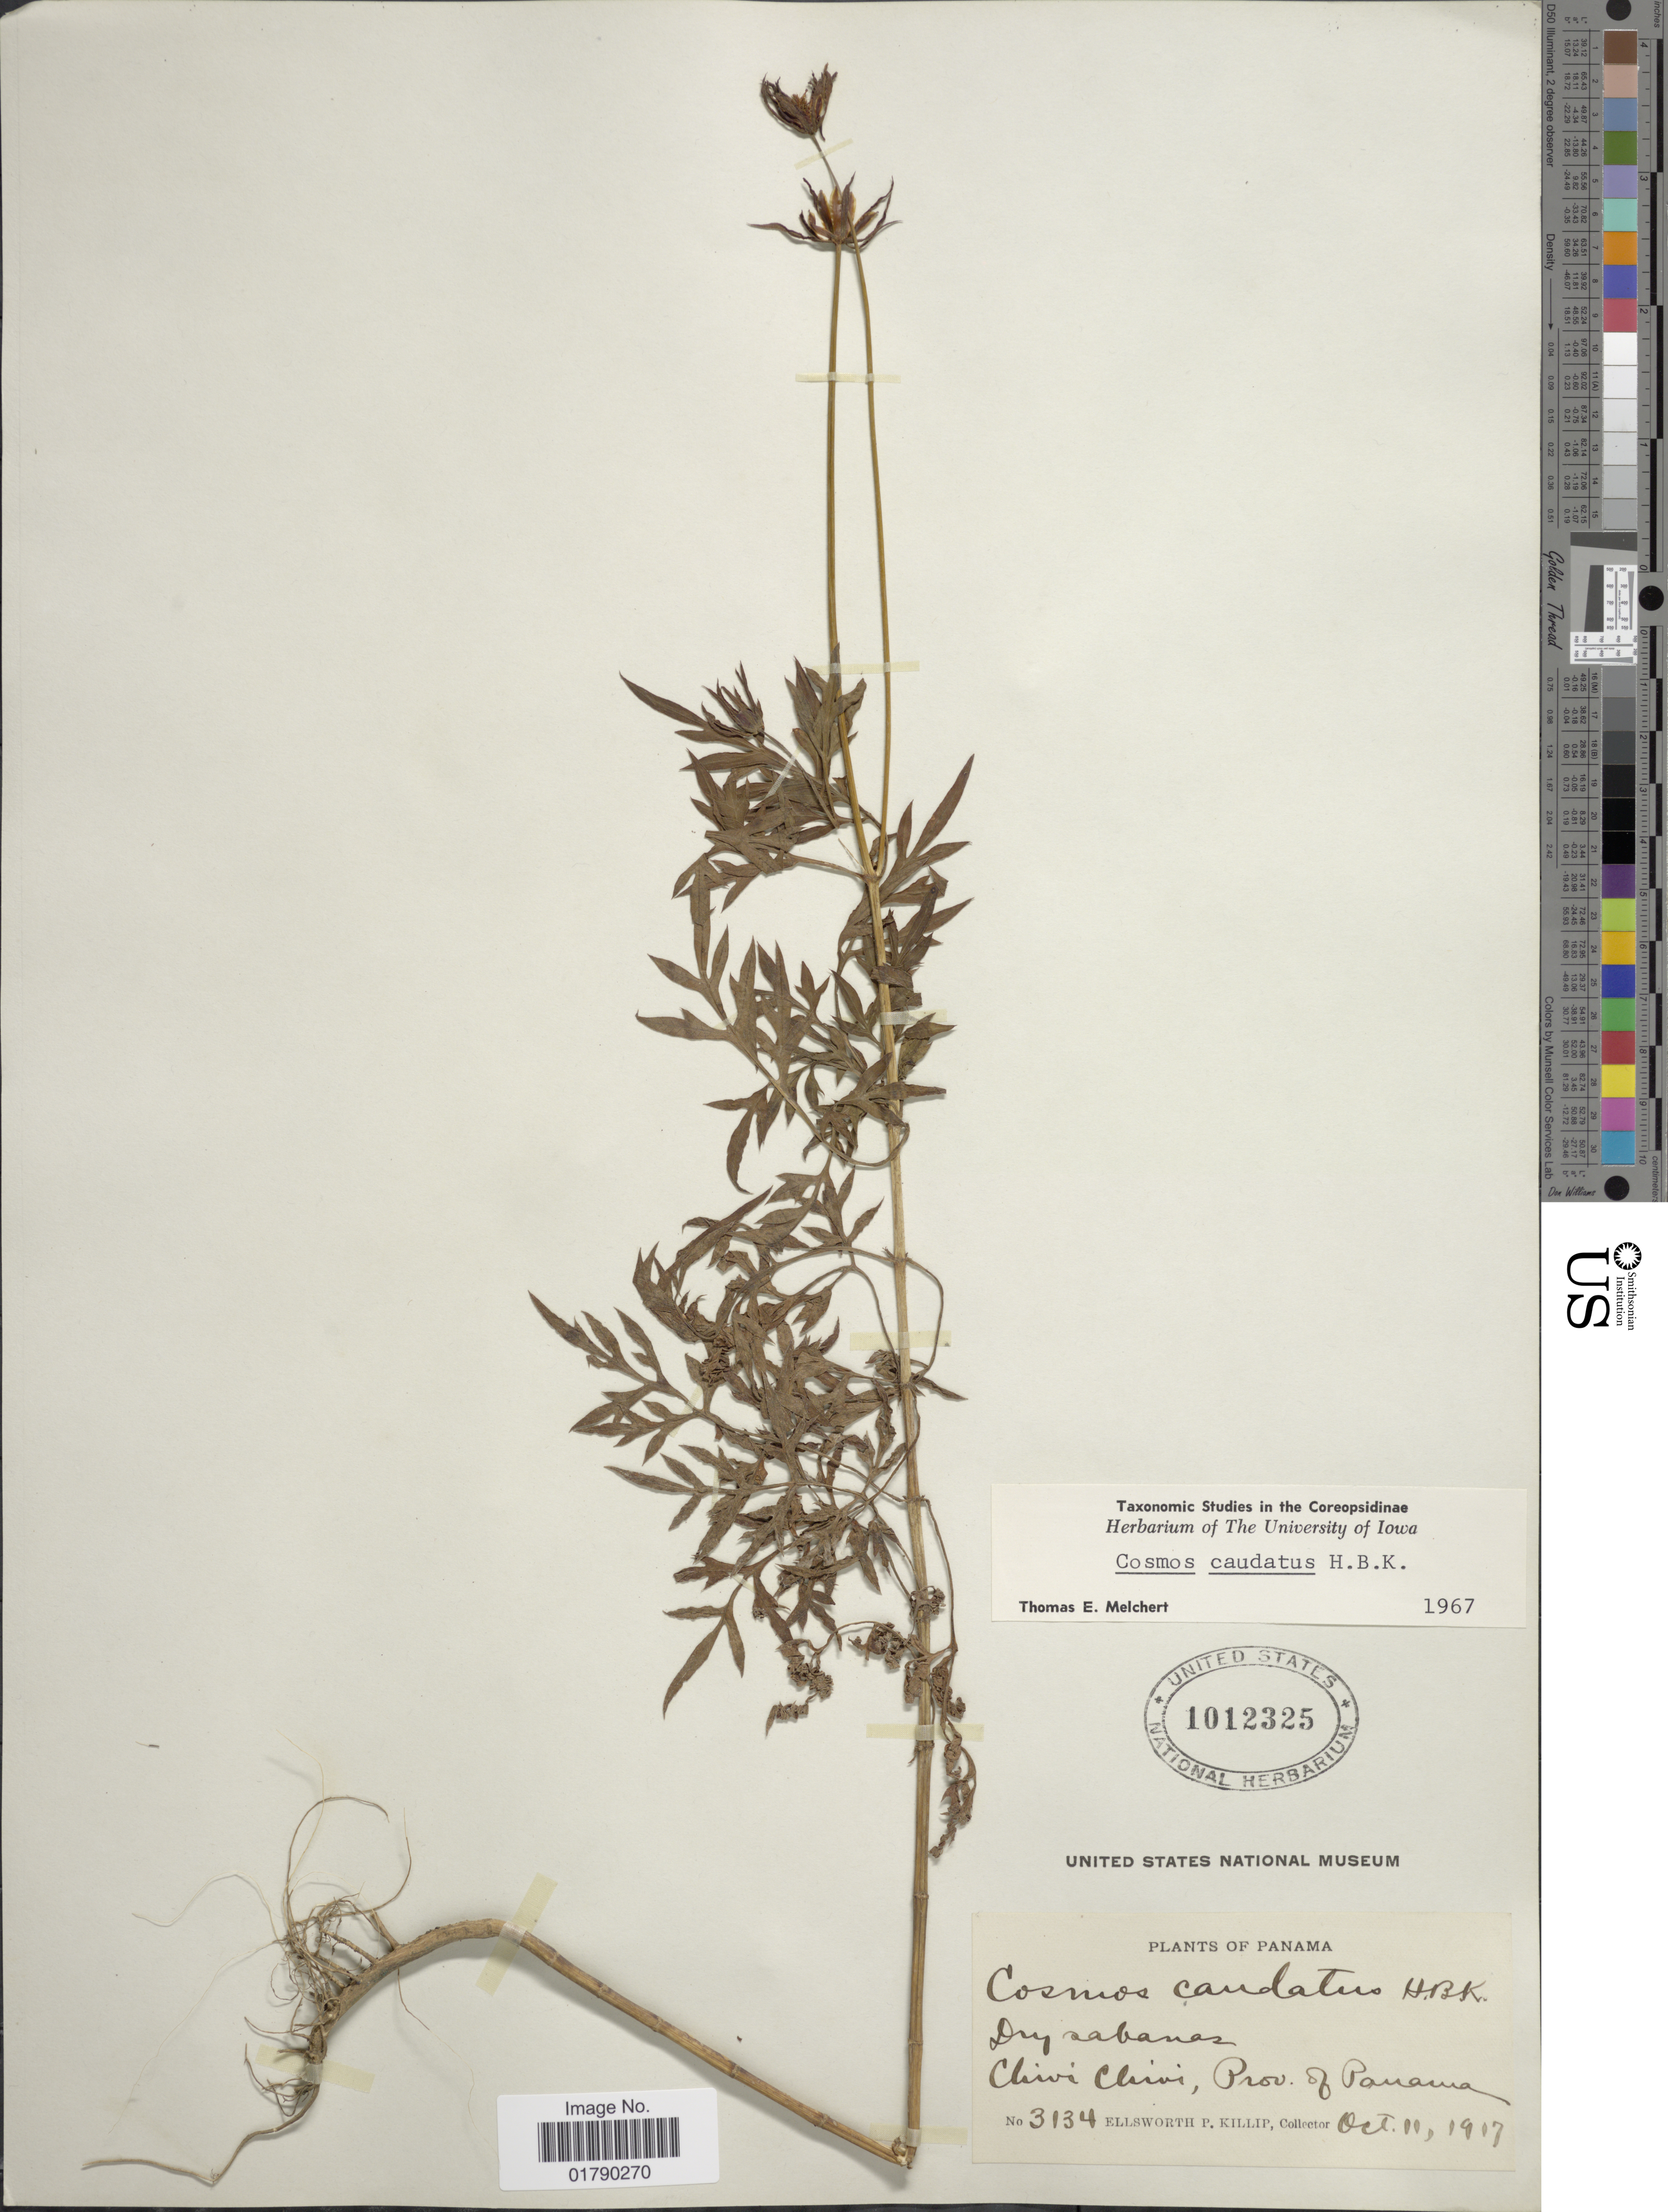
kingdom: Plantae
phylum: Tracheophyta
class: Magnoliopsida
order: Asterales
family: Asteraceae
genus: Cosmos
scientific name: Cosmos caudatus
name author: Kunth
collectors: E. P. Killip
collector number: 3134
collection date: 1917-10-11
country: Panama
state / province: Panamá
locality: Chivi Chivi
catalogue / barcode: US 1012325